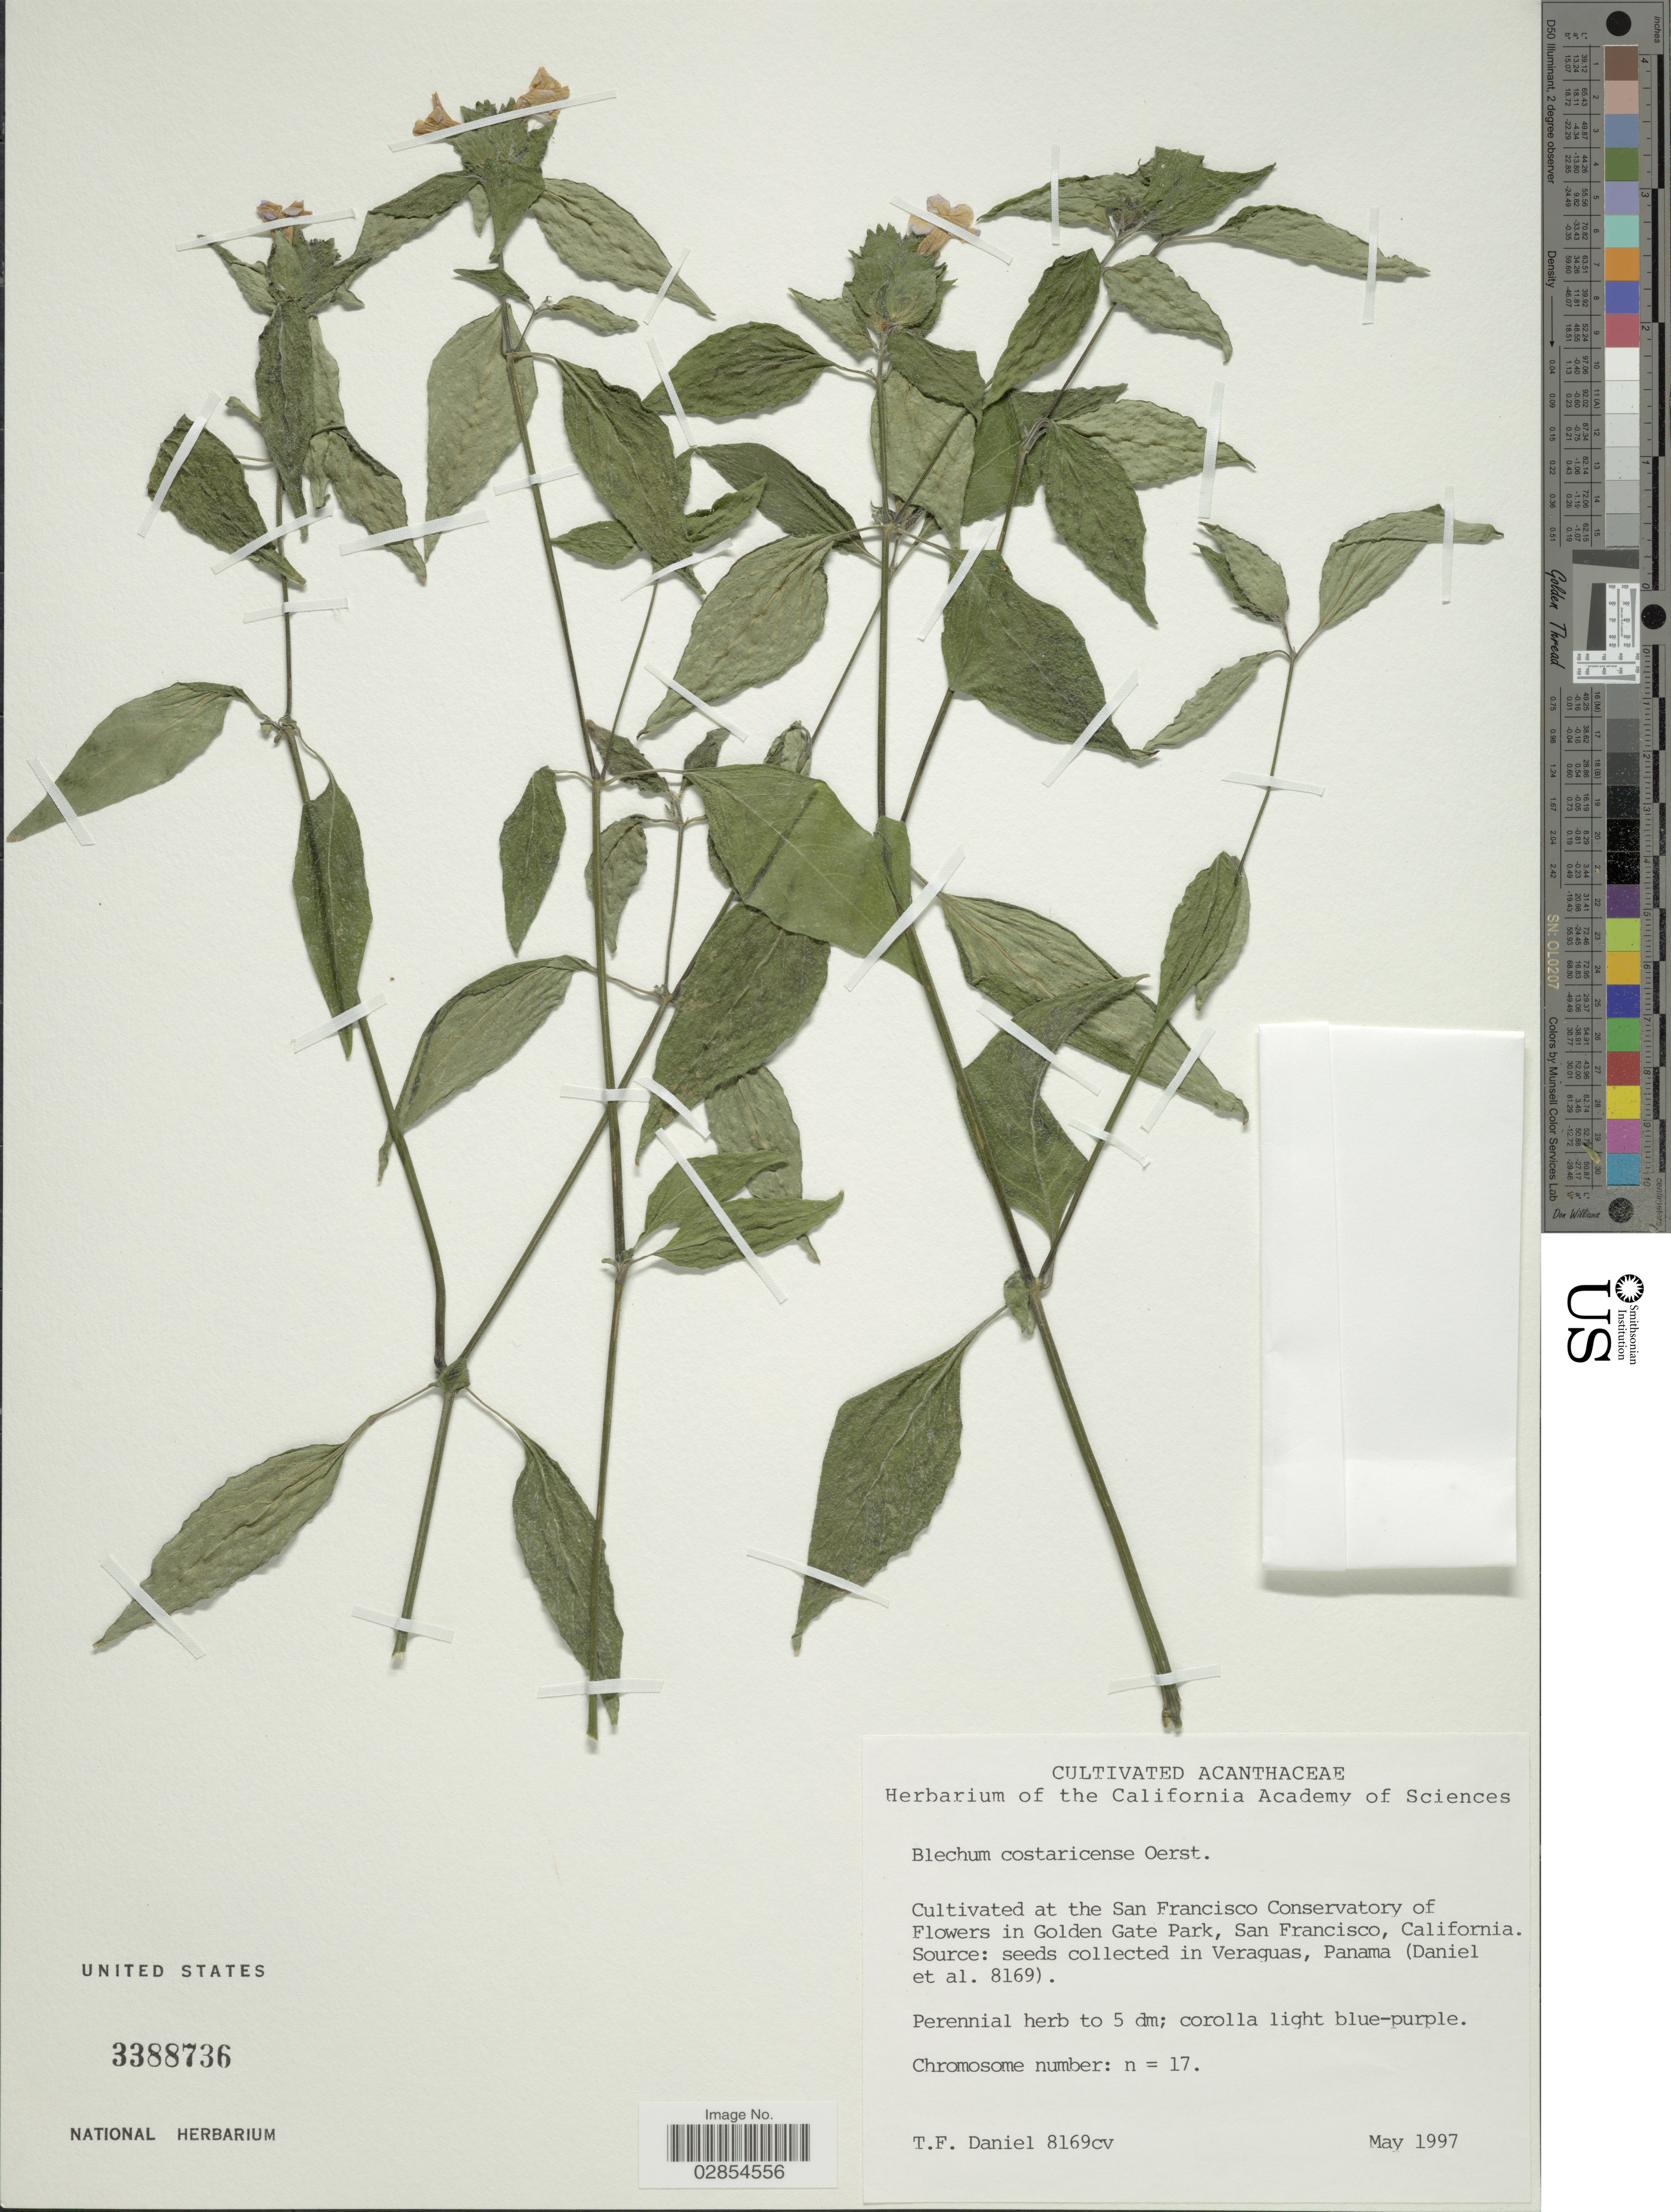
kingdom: Plantae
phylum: Tracheophyta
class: Magnoliopsida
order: Lamiales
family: Acanthaceae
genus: Blechum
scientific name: Blechum costaricense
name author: Oerst.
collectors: T. F. Daniel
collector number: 8169cv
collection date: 1997-05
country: United States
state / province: California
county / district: San Francisco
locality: Cultivated at the San Francisco Conservatory of Flowers in Golden Gate Park, San Francisco, California.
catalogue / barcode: US 3388736